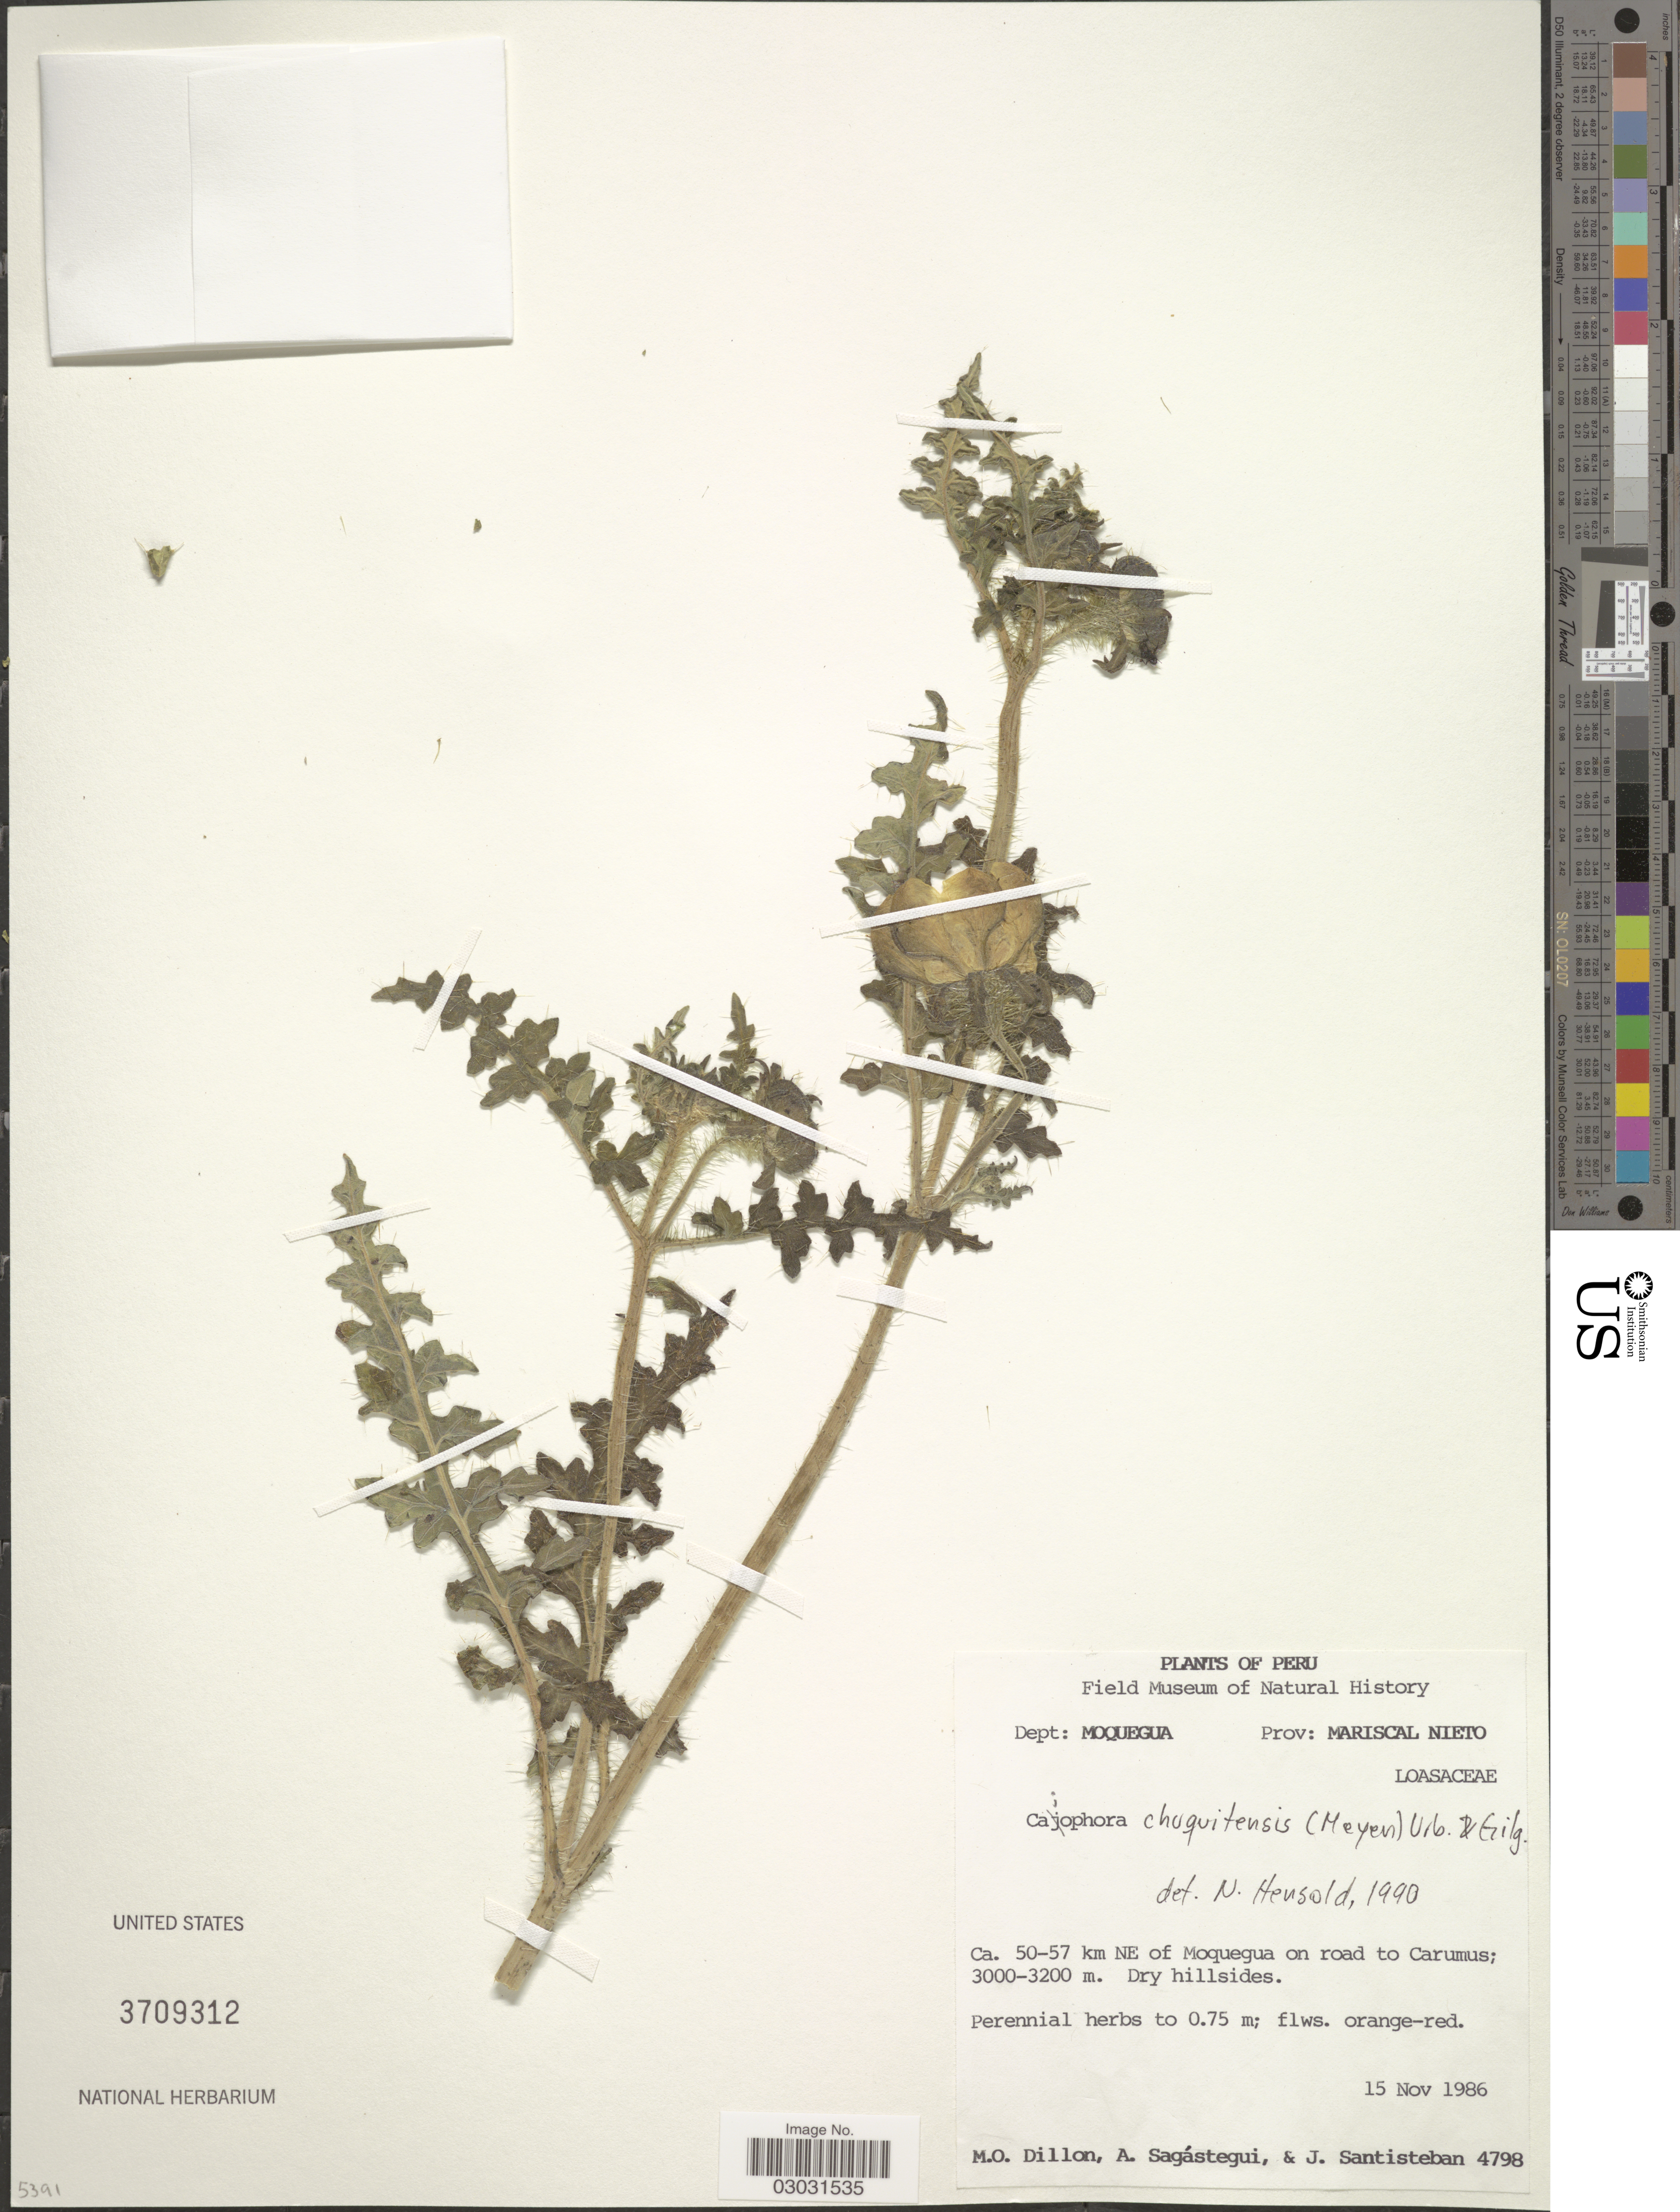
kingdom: Plantae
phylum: Tracheophyta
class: Magnoliopsida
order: Cornales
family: Loasaceae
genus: Caiophora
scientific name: Caiophora chuquitensis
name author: (Meyen) Urb. & Gilg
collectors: M. O. Dillon, A. Sagastegui & J. Santisteban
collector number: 4798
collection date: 1986-11-15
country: Peru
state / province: Moquegua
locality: Dept: Moquegua. Prov: Mariscal Nieto. Ca. 50-57 km NE of Moquegua on road to Carumus.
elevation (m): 3000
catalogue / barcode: US 3709312